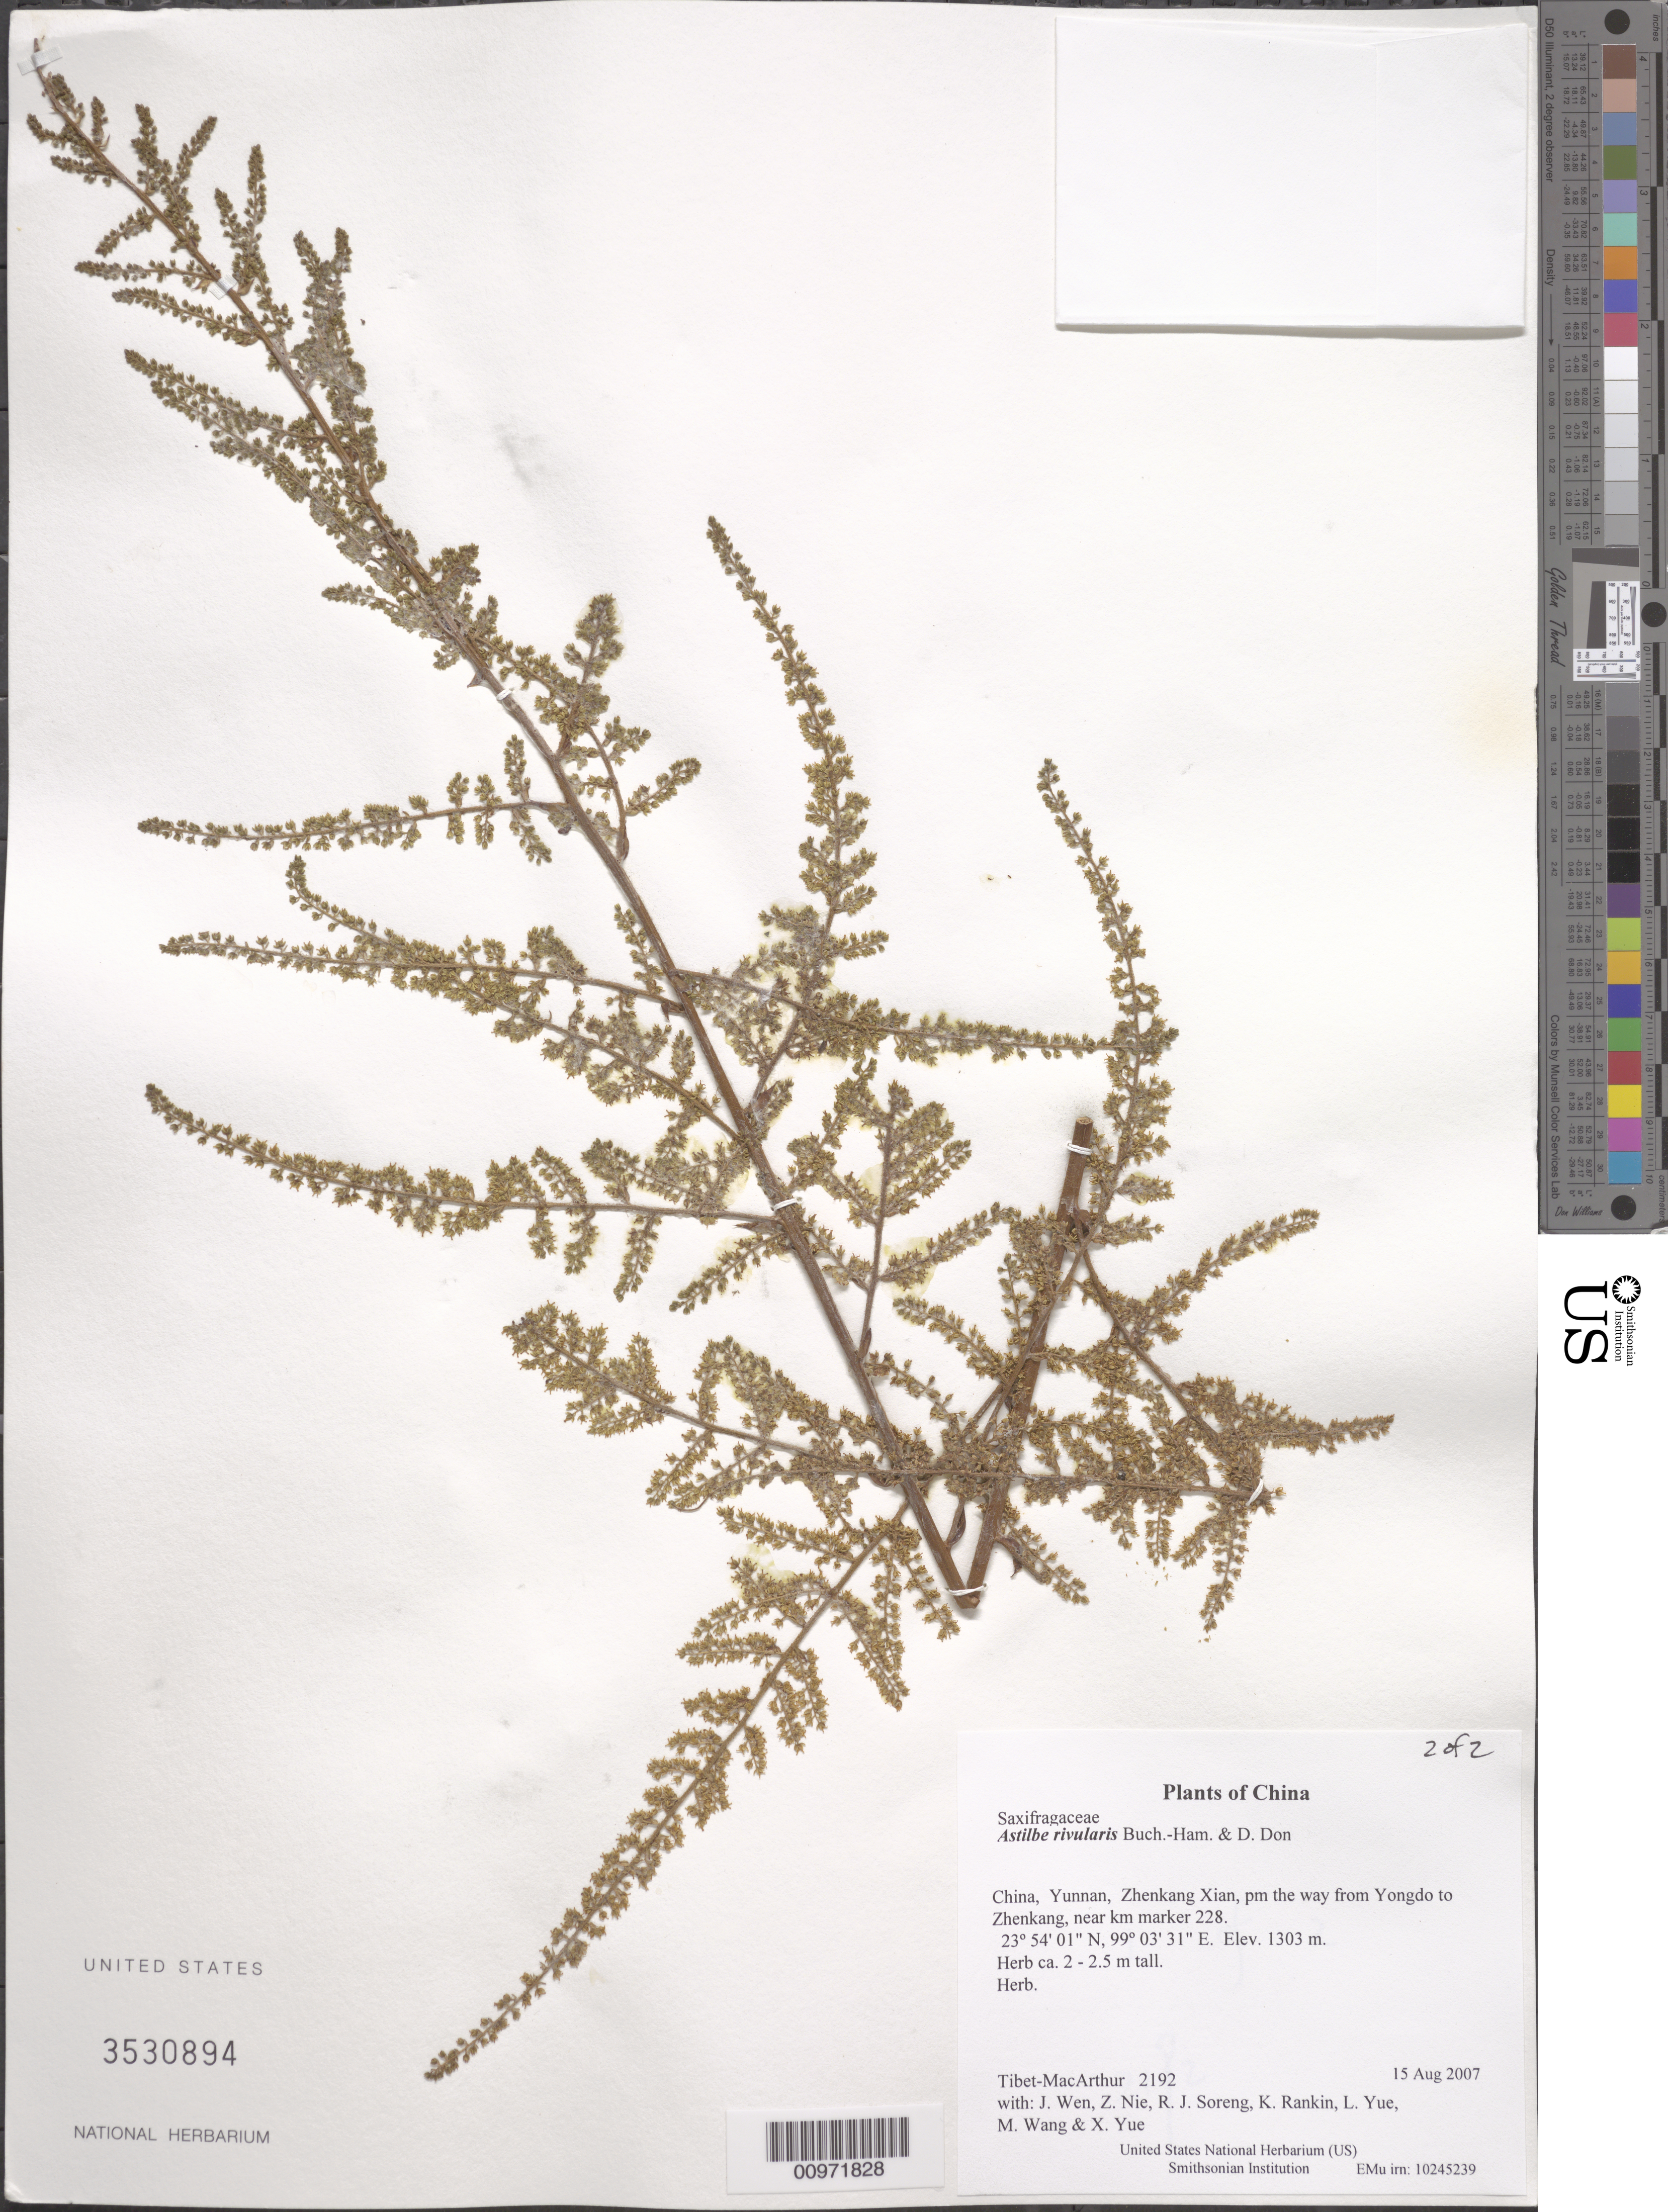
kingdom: Plantae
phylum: Tracheophyta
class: Magnoliopsida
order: Saxifragales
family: Saxifragaceae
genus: Astilbe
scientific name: Astilbe rivularis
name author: Buch.-Ham. ex D. Don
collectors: Tibet-MacArthur, J. Wen, Z. Nie, R. J. Soreng, K. Rankin, L. Yue, M. Wang & X. Yue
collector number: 2192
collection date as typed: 15 Aug 2007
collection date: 2007-08-15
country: China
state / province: Yunnan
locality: Zhenkang Xian, pm the way from Yongdo to Zhenkang, near km marker 228.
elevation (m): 1303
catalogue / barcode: US 3530894